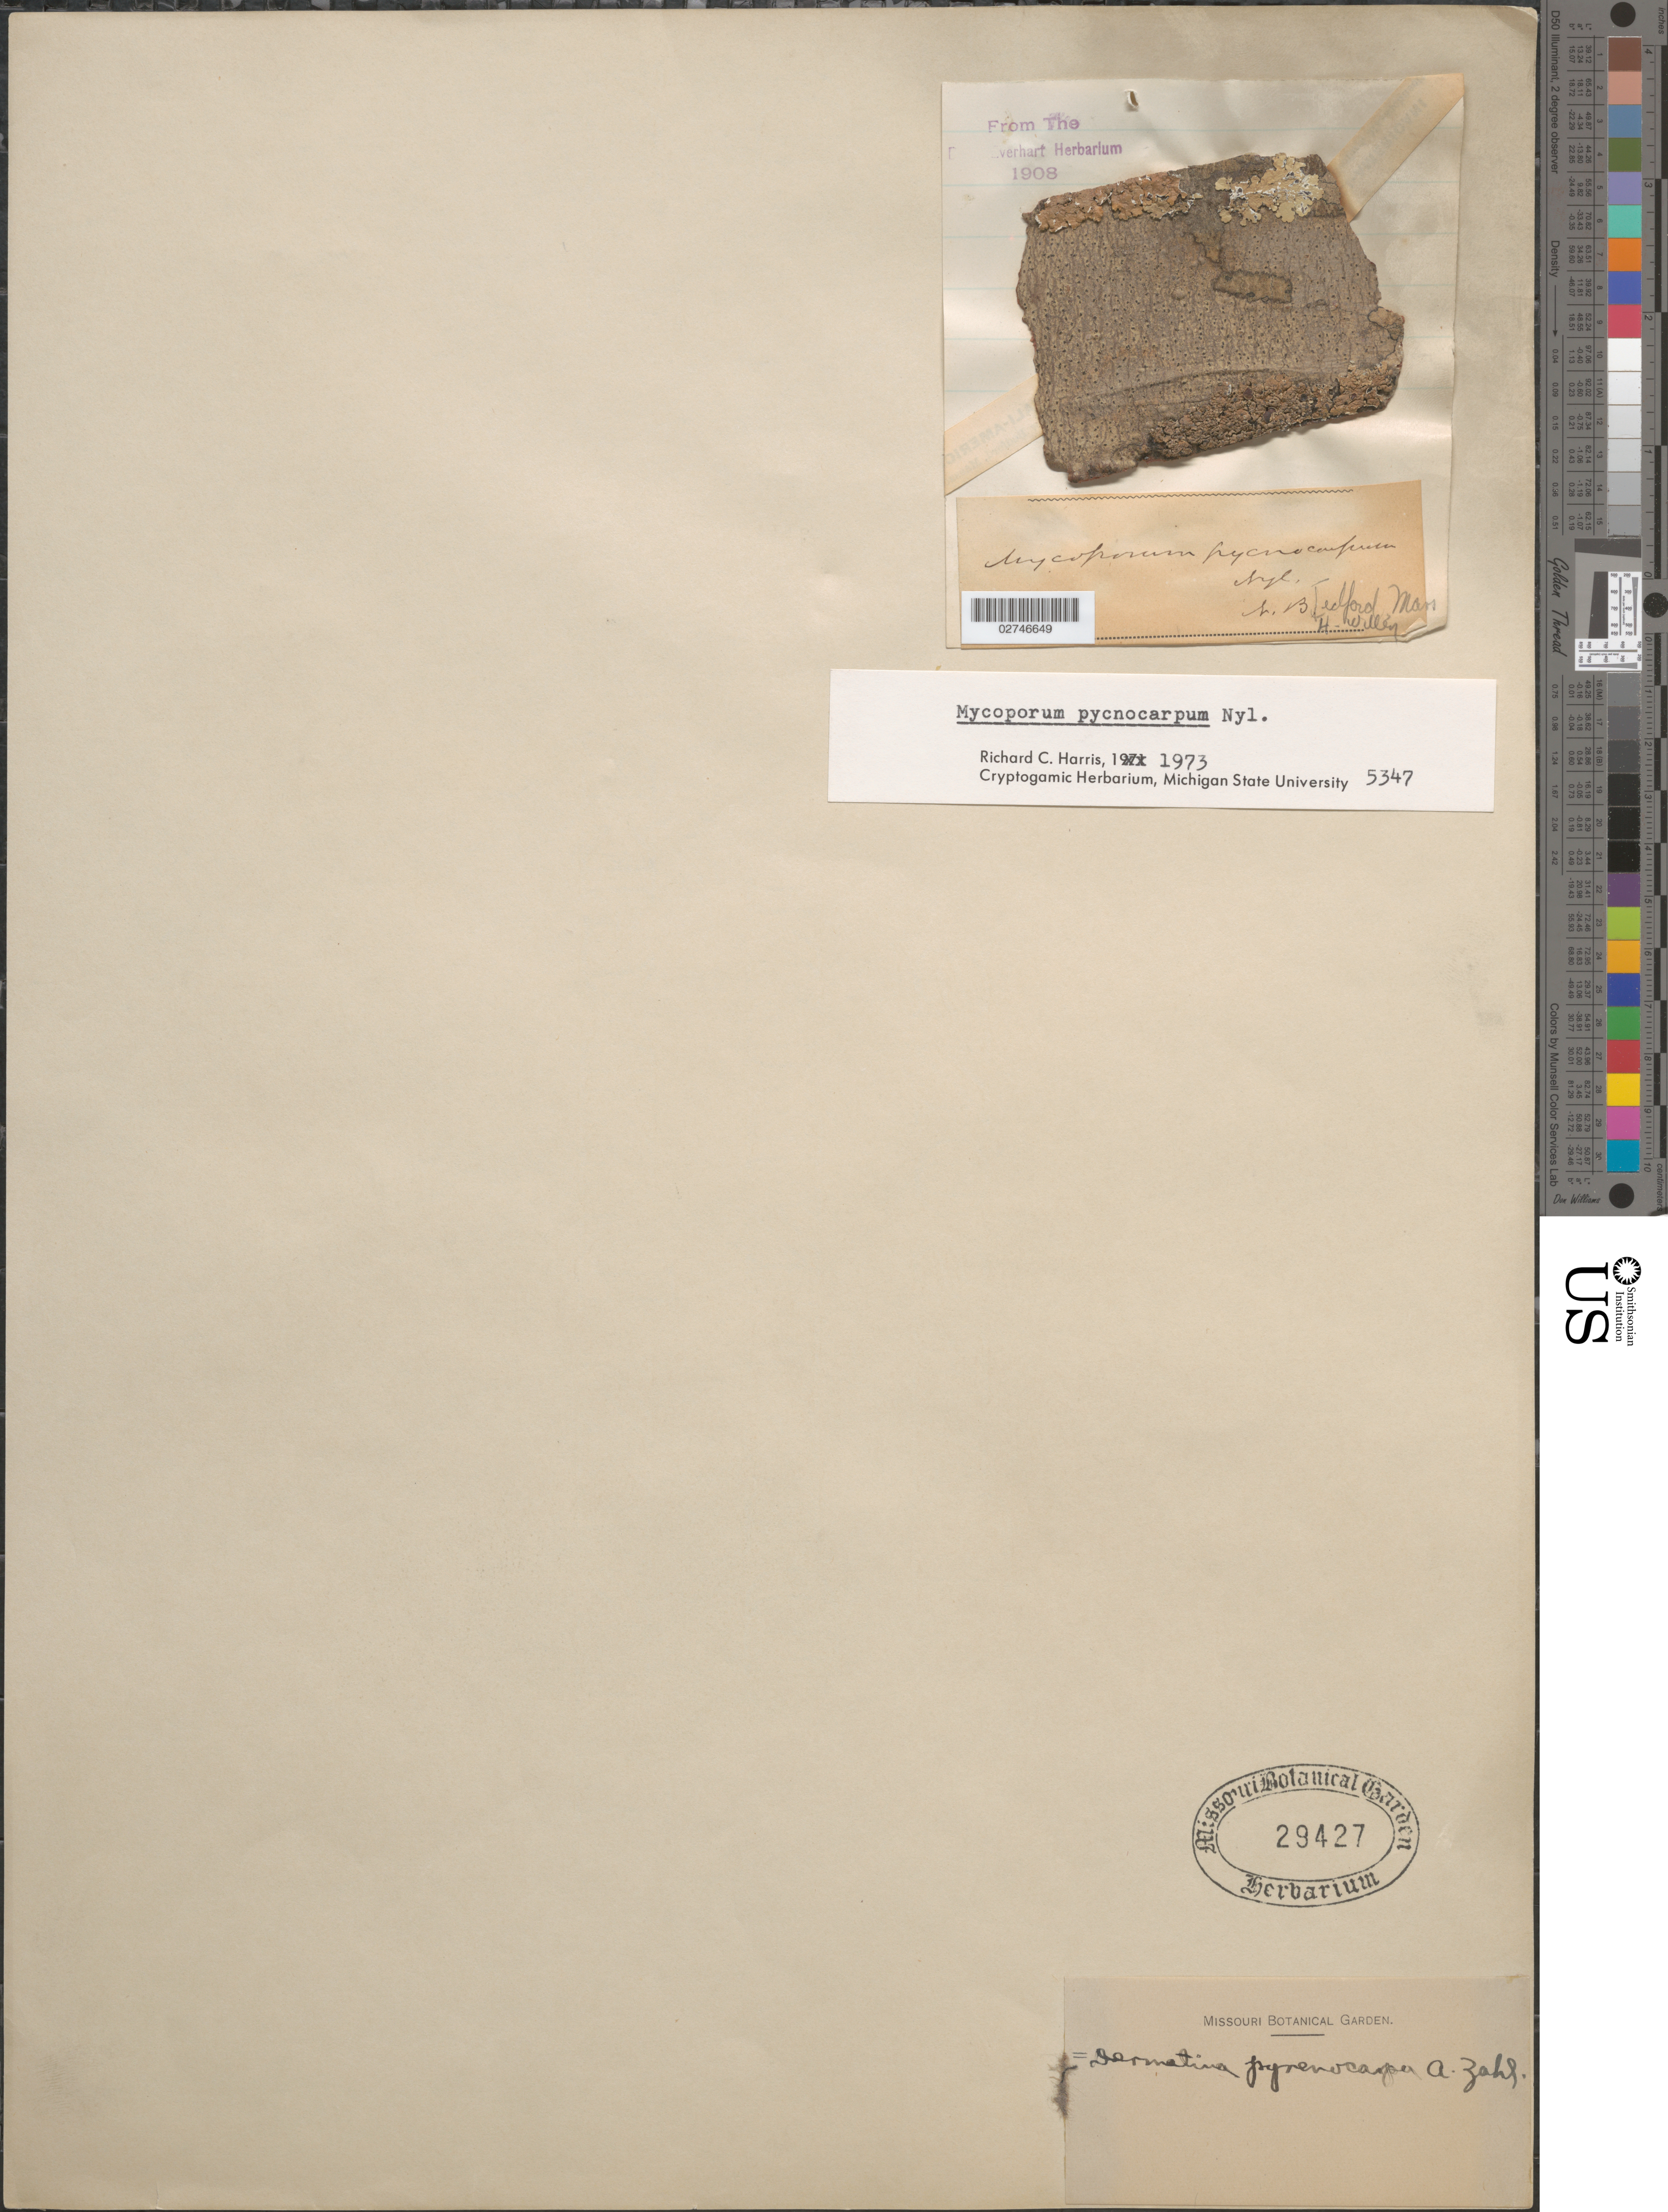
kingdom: Fungi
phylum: Ascomycota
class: Dothideomycetes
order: Pleosporales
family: Mycoporaceae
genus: Mycoporum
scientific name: Mycoporum pycnocarpum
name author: Nyl.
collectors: H. Willey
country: United States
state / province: Massachusetts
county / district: Bristol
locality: New Bedford